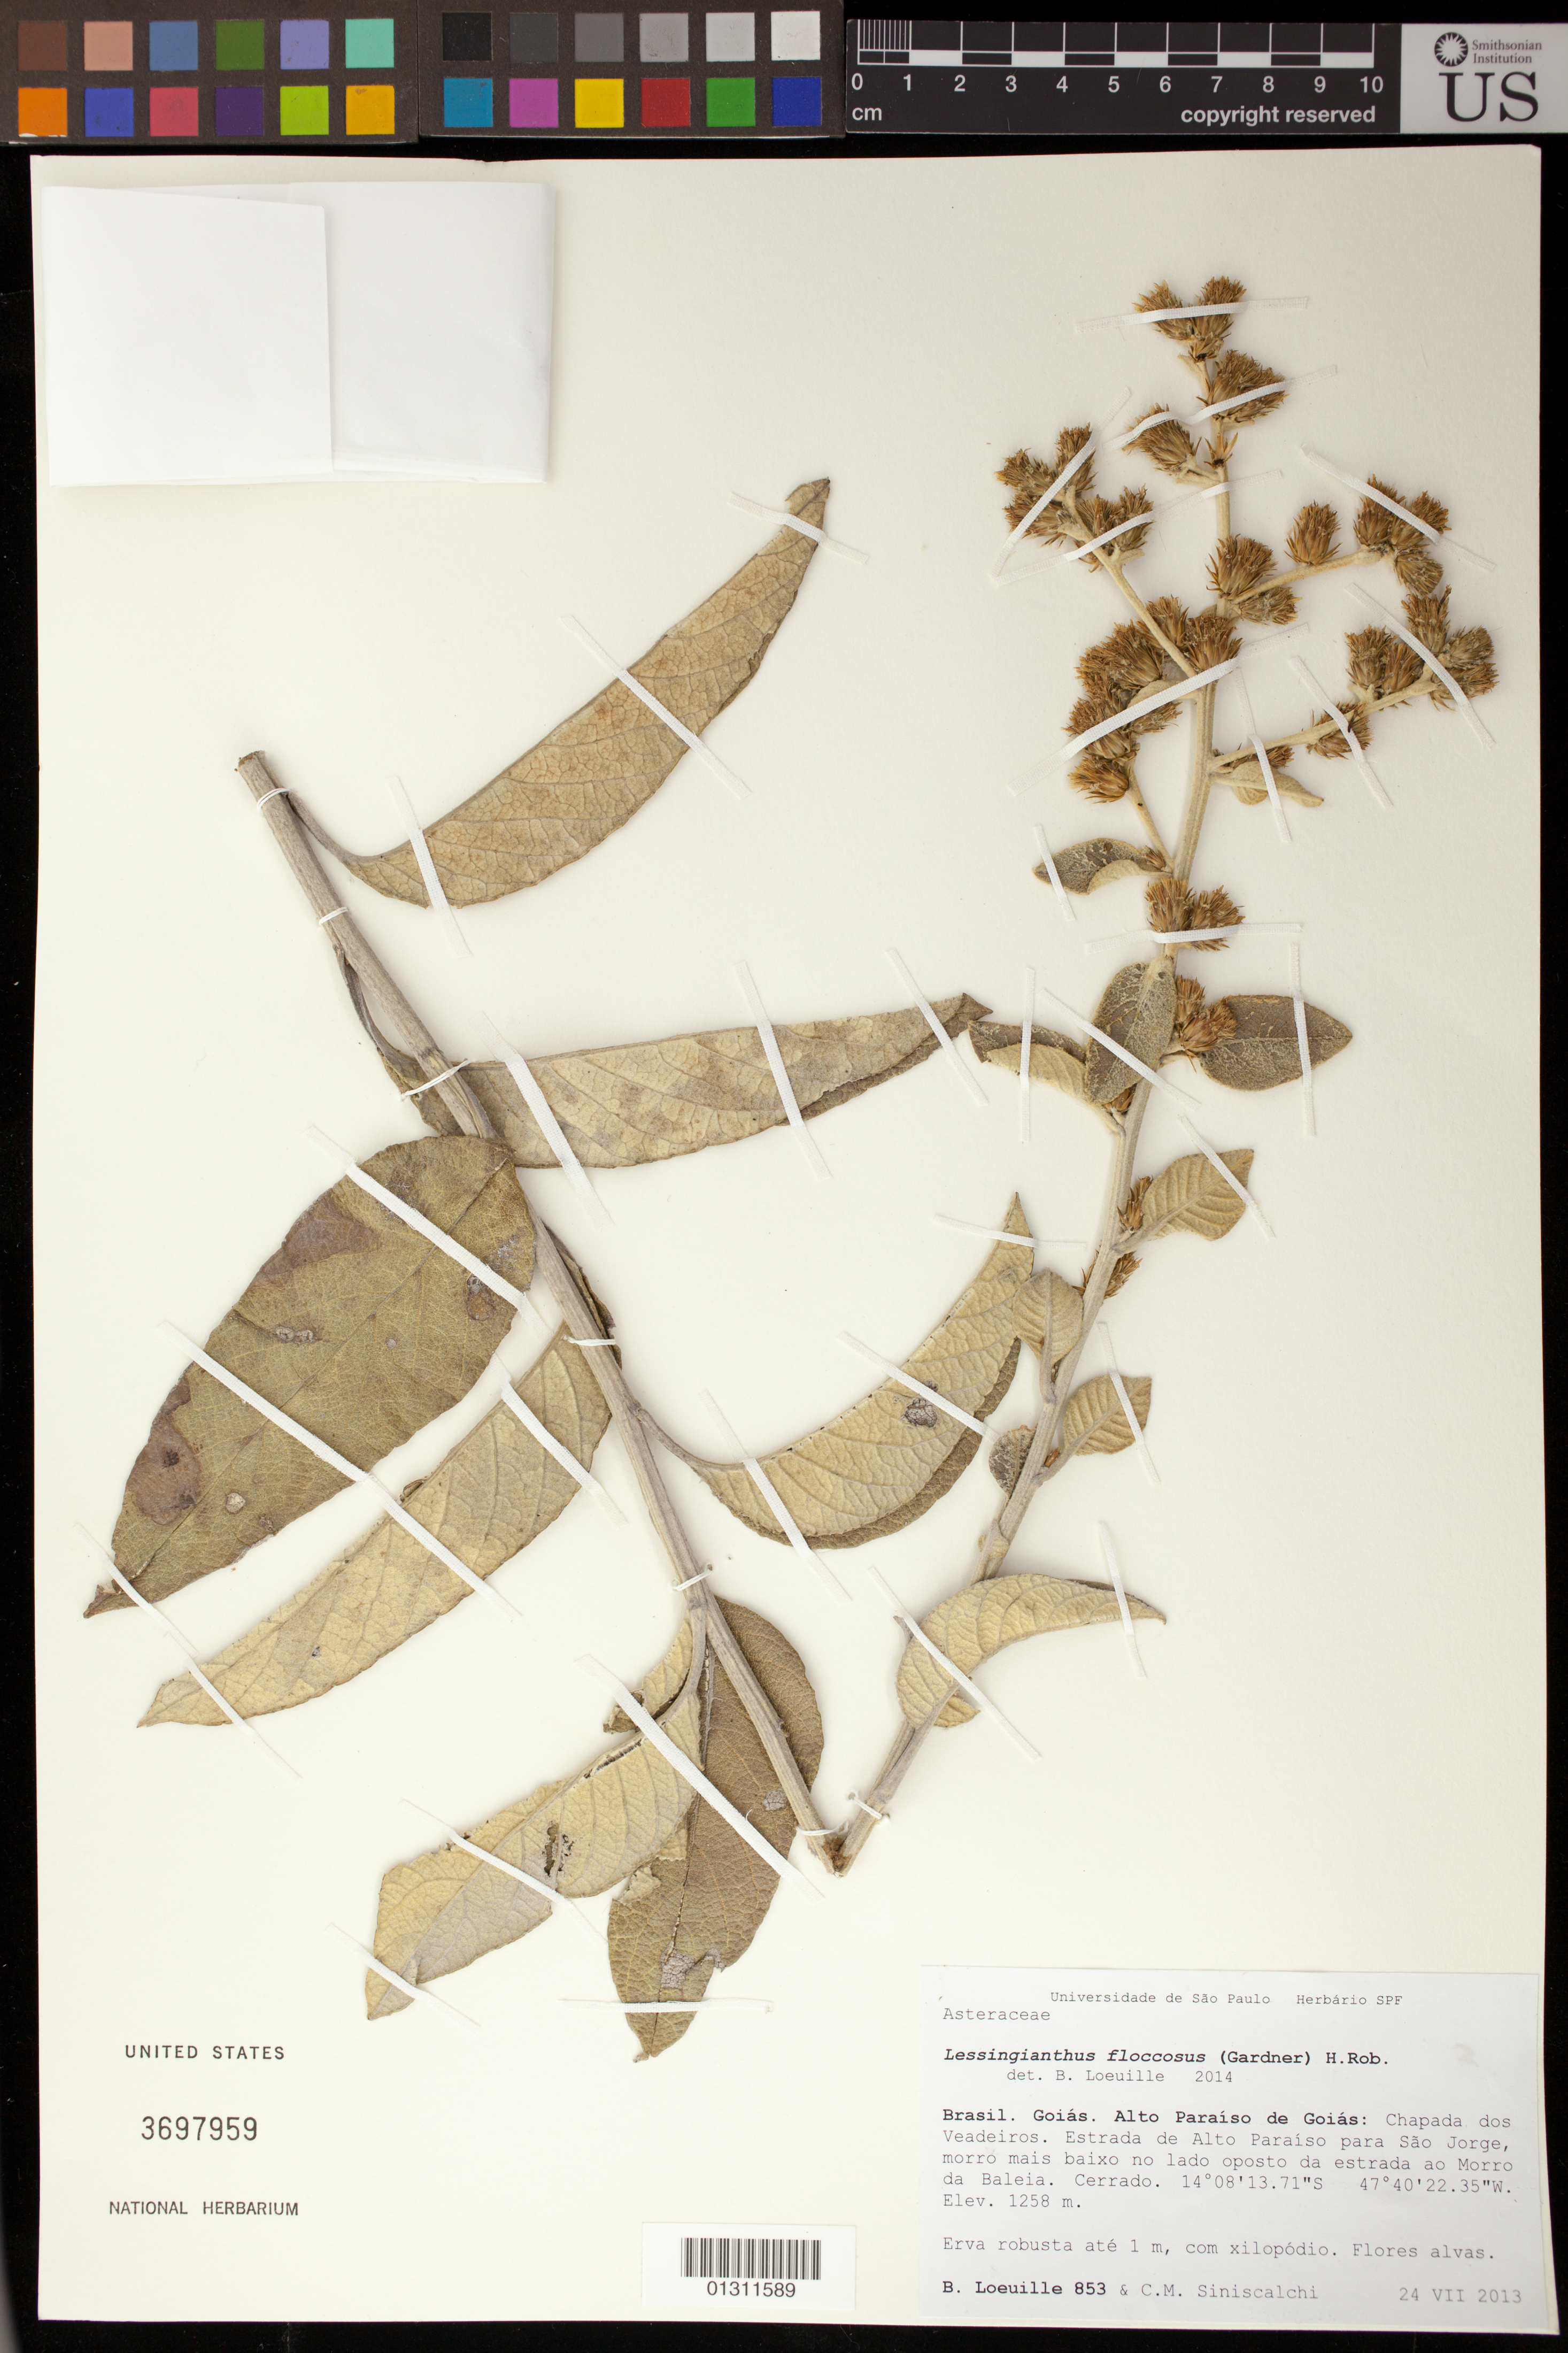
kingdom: Plantae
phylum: Tracheophyta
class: Magnoliopsida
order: Asterales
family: Asteraceae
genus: Lessingianthus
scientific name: Lessingianthus floccosus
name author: (Gardner) H. Rob.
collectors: B. Loeuille & C. Siniscalchi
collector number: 853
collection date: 2013-07-24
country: Brazil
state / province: Goiás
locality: Alto Paraiso de Goias: Chapada dos Veadeiros.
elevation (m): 1258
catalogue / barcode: US 3697959